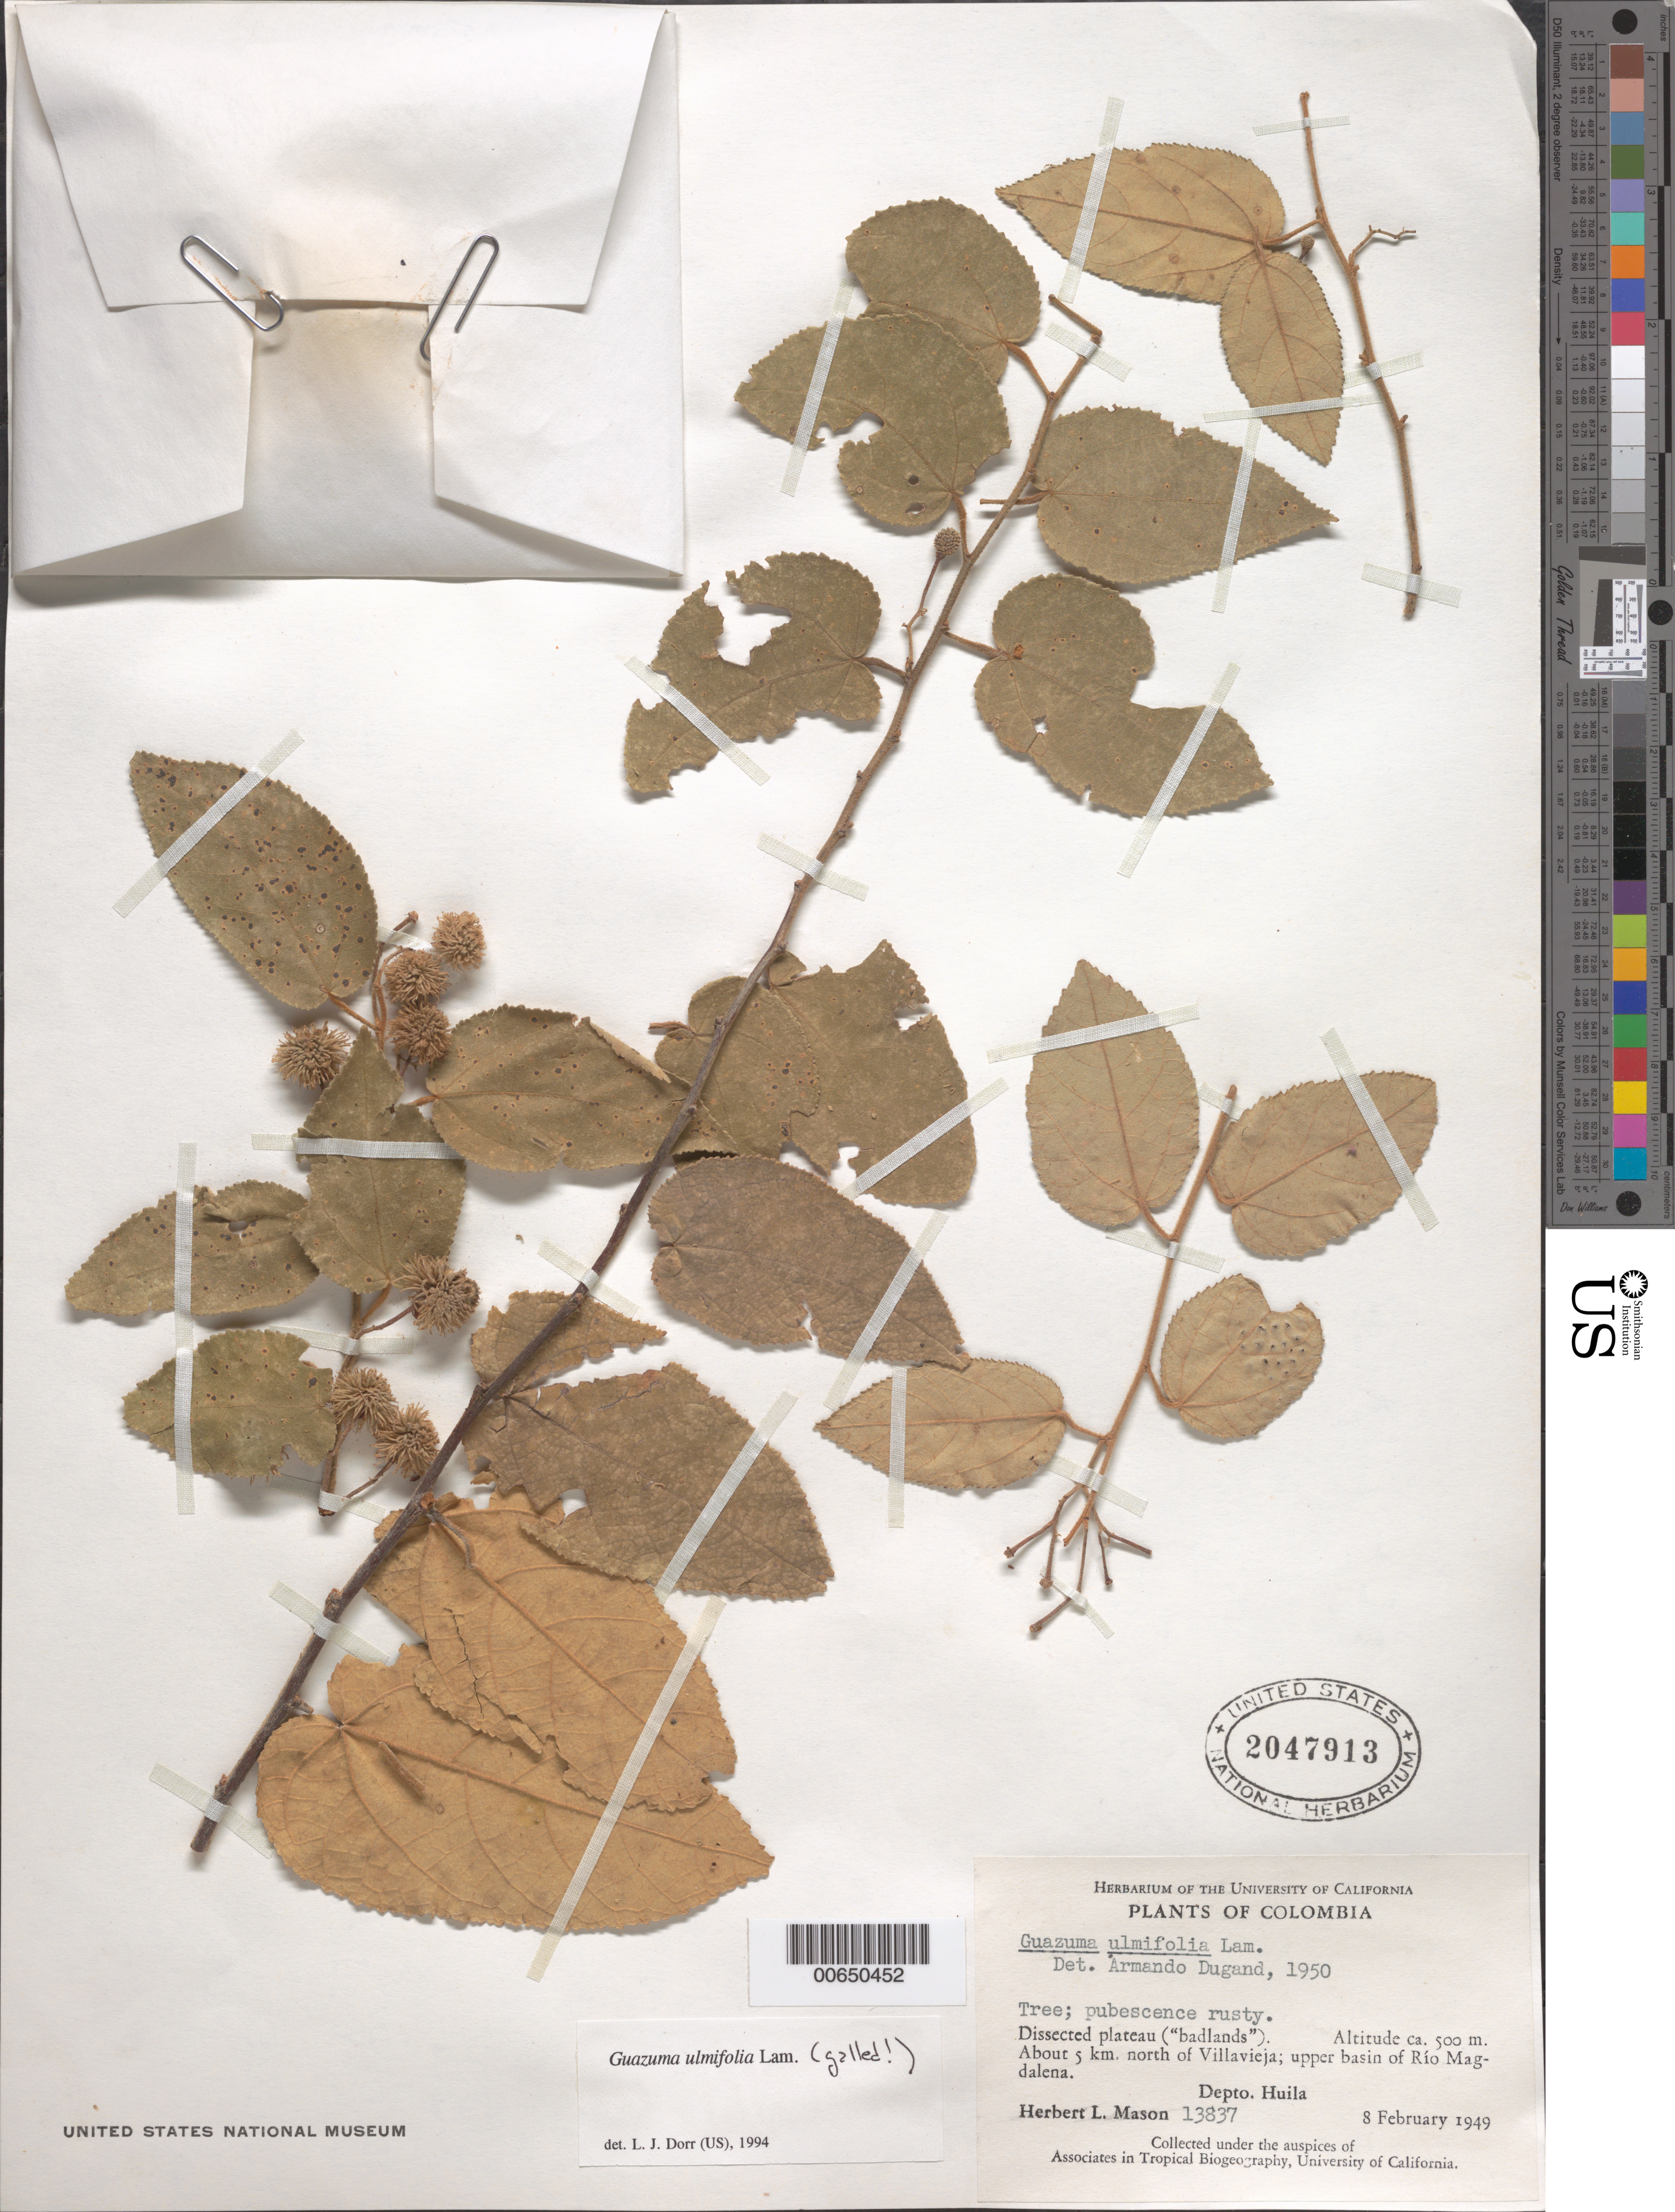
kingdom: Plantae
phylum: Tracheophyta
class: Magnoliopsida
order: Malvales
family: Malvaceae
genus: Guazuma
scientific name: Guazuma ulmifolia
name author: Lam.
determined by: Dorr, L. J., (BOT), Smithsonian Institution - National Museum of Natural History (UNITED STATES)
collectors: H. L. Mason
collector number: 13837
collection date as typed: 08 Feb 1949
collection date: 1949-02-08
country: Colombia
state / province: Huila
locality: about 5 km N of Villa Vieja; upper Basin of Río Magdalena.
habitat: Dissected plateau ("badlands").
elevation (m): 500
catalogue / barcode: US 2047913